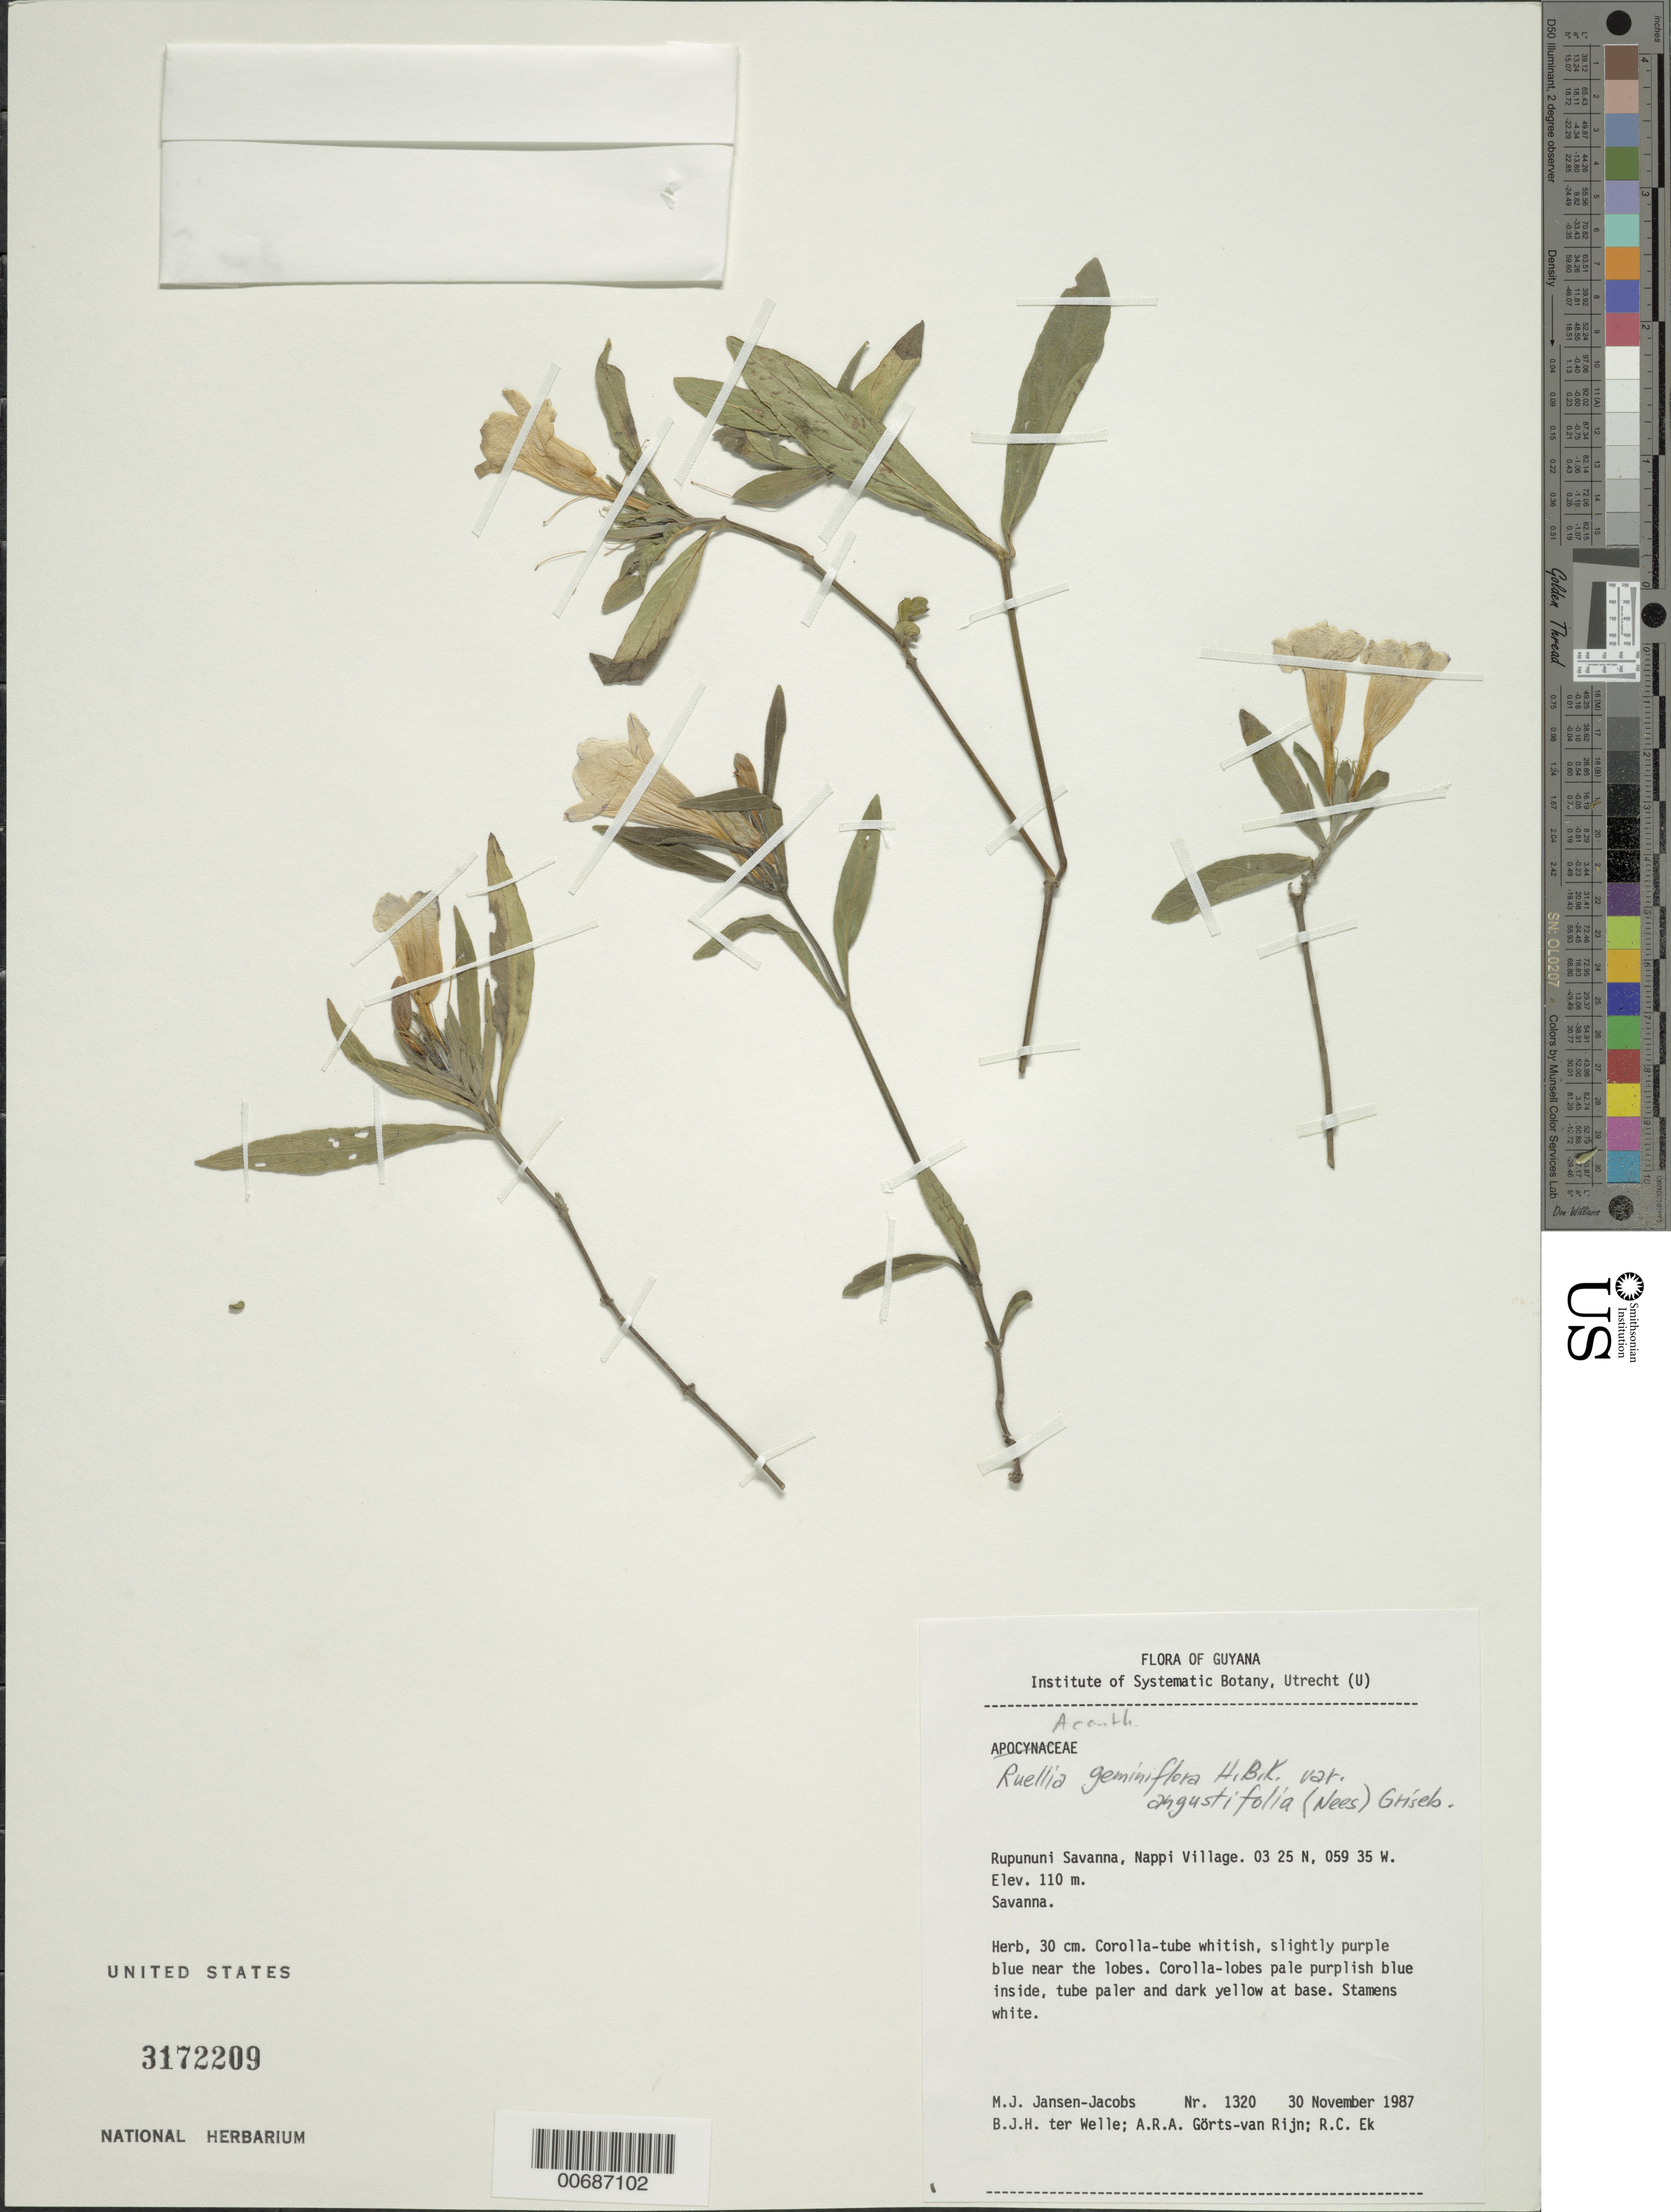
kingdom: Plantae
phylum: Tracheophyta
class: Magnoliopsida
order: Lamiales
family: Acanthaceae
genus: Ruellia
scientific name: Ruellia geminiflora var. angustifolia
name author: (Nees) Griseb.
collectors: M. J. Jansen-Jacobs, B. Welle, A. .R. A. Görts-van Rijn & R. C. Ek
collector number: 1320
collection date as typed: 30-Nov-87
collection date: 1987-11-30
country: Guyana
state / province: U. Takutu-U. Essequibo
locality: Nappi Village, Rupununi Savanna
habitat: Savanna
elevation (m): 110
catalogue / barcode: US 3172209